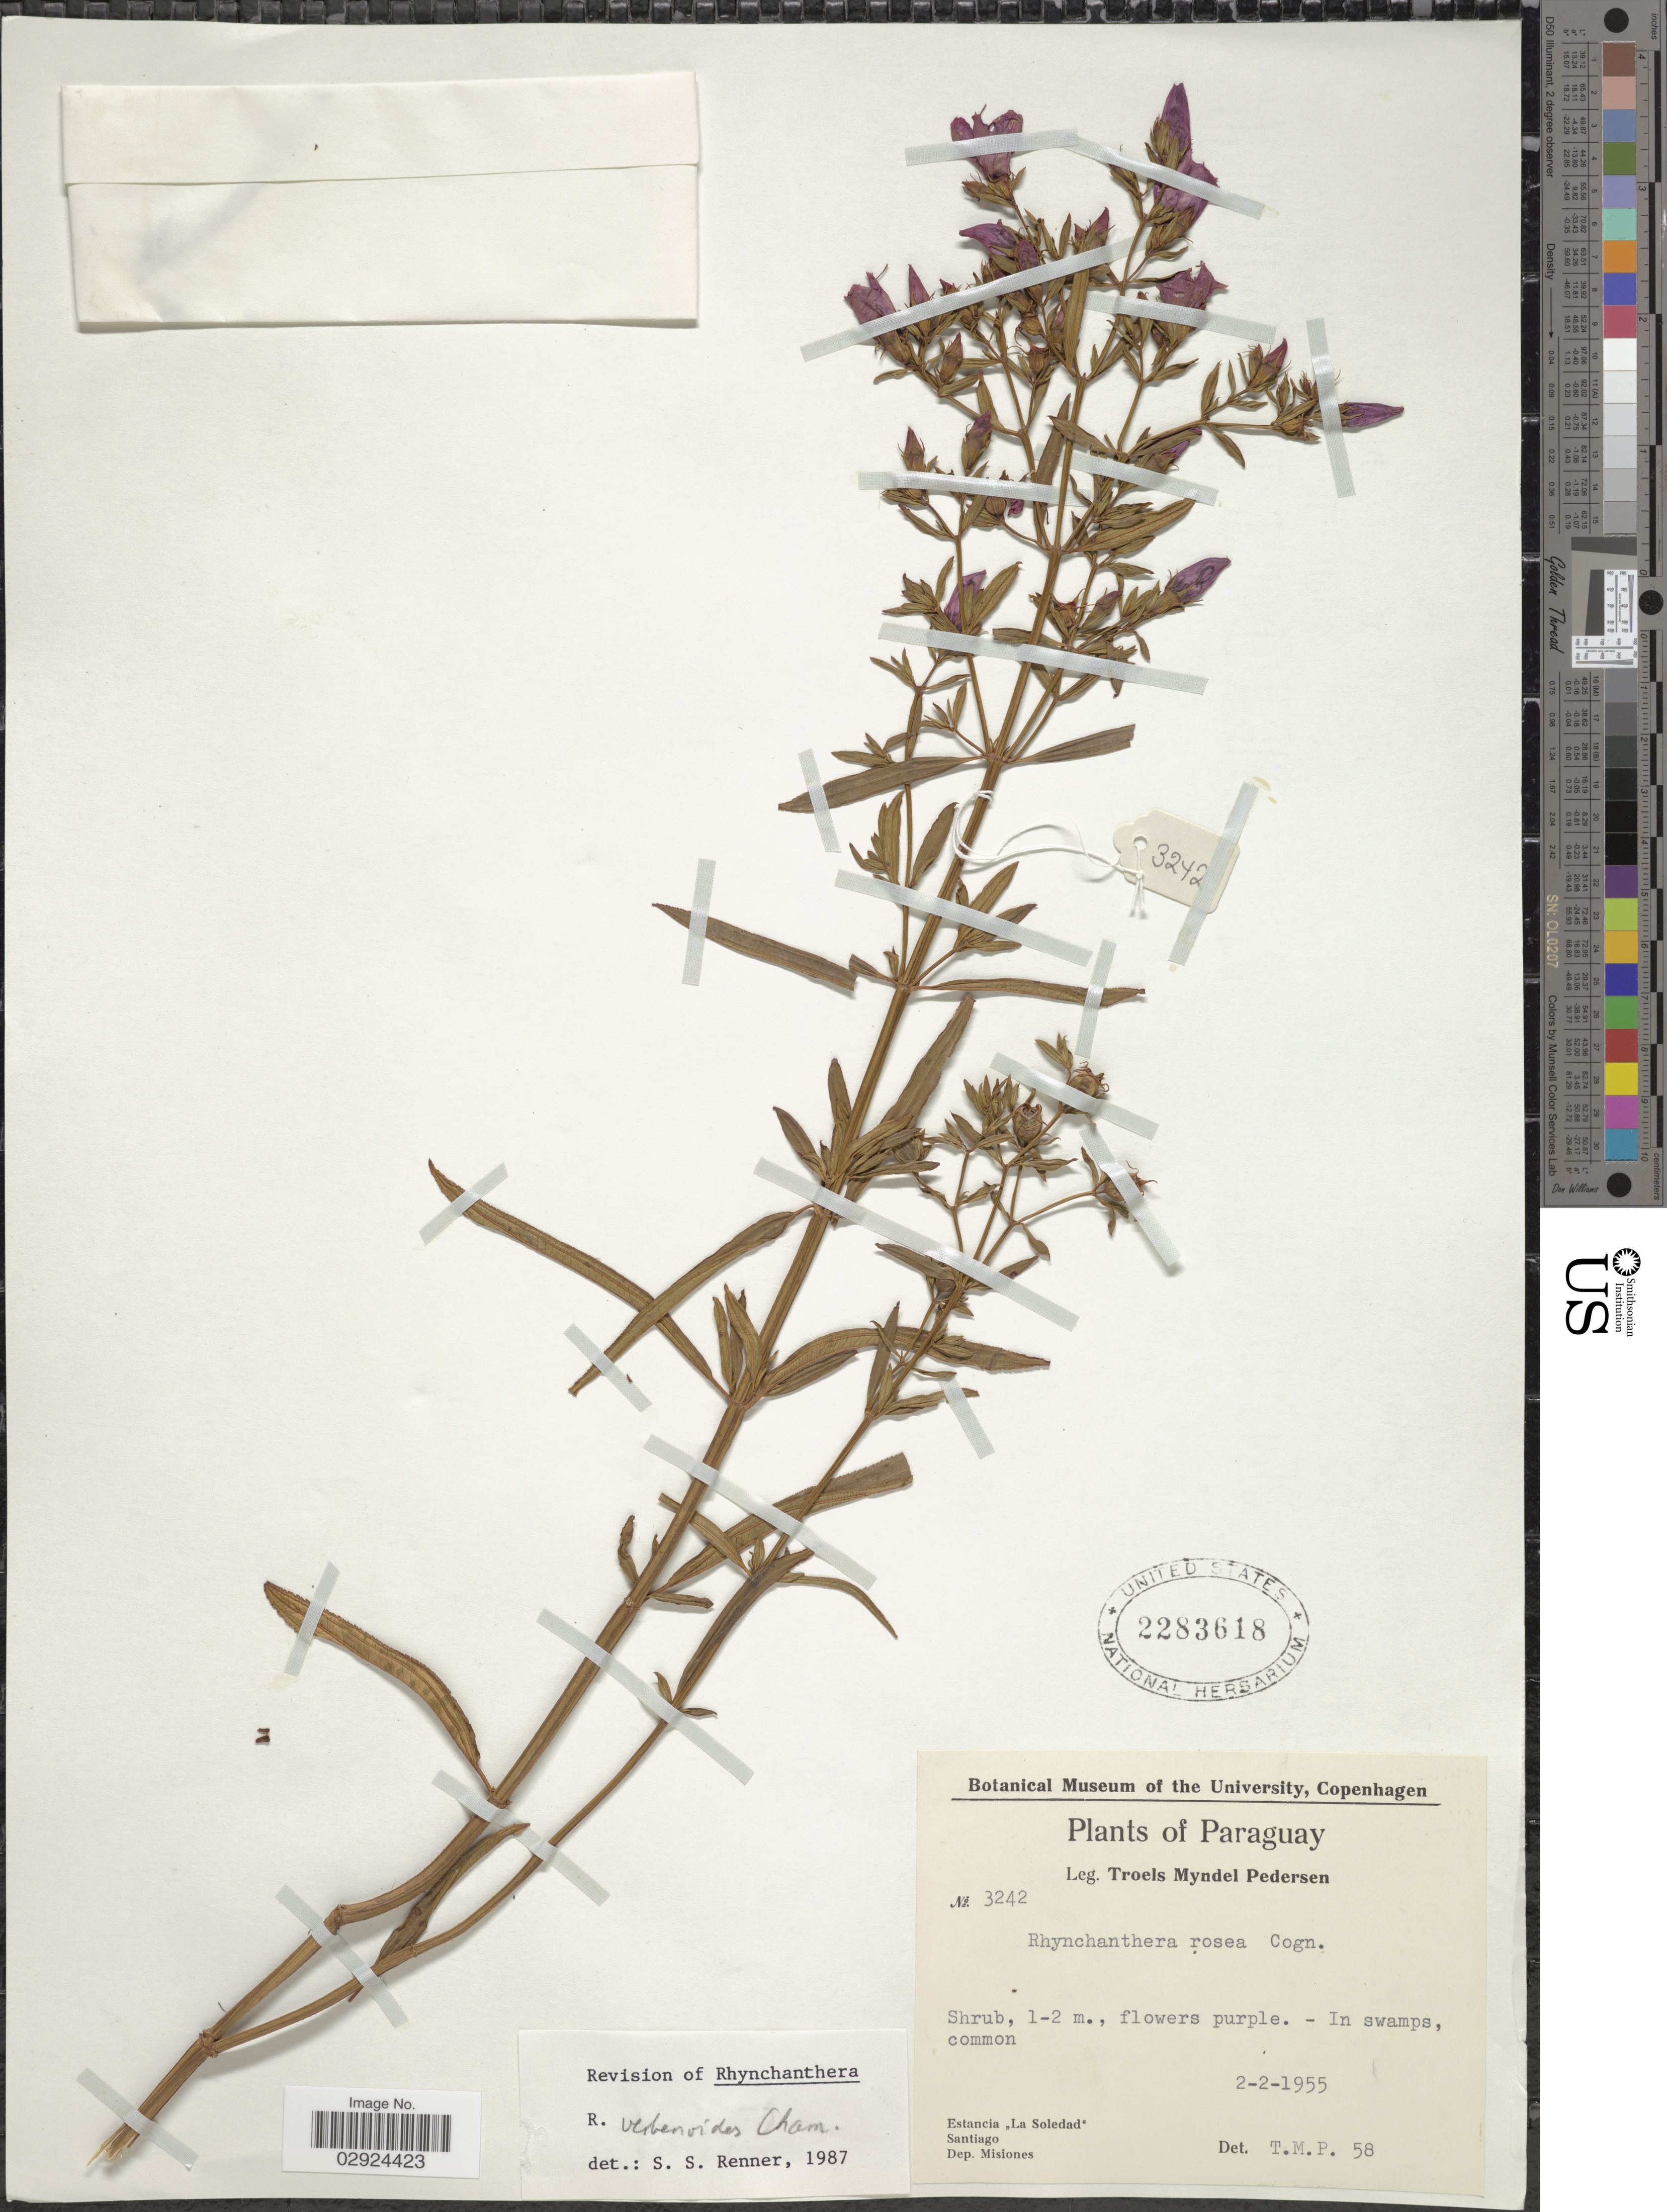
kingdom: Plantae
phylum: Tracheophyta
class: Magnoliopsida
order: Myrtales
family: Melastomataceae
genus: Rhynchanthera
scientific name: Rhynchanthera verbenoides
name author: Cham.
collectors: T. Pederson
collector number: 3242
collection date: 1955-02-02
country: Paraguay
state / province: Misiones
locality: Estancia "La Soledad", Santiago, Dep. Misiones.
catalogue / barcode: US 2283618